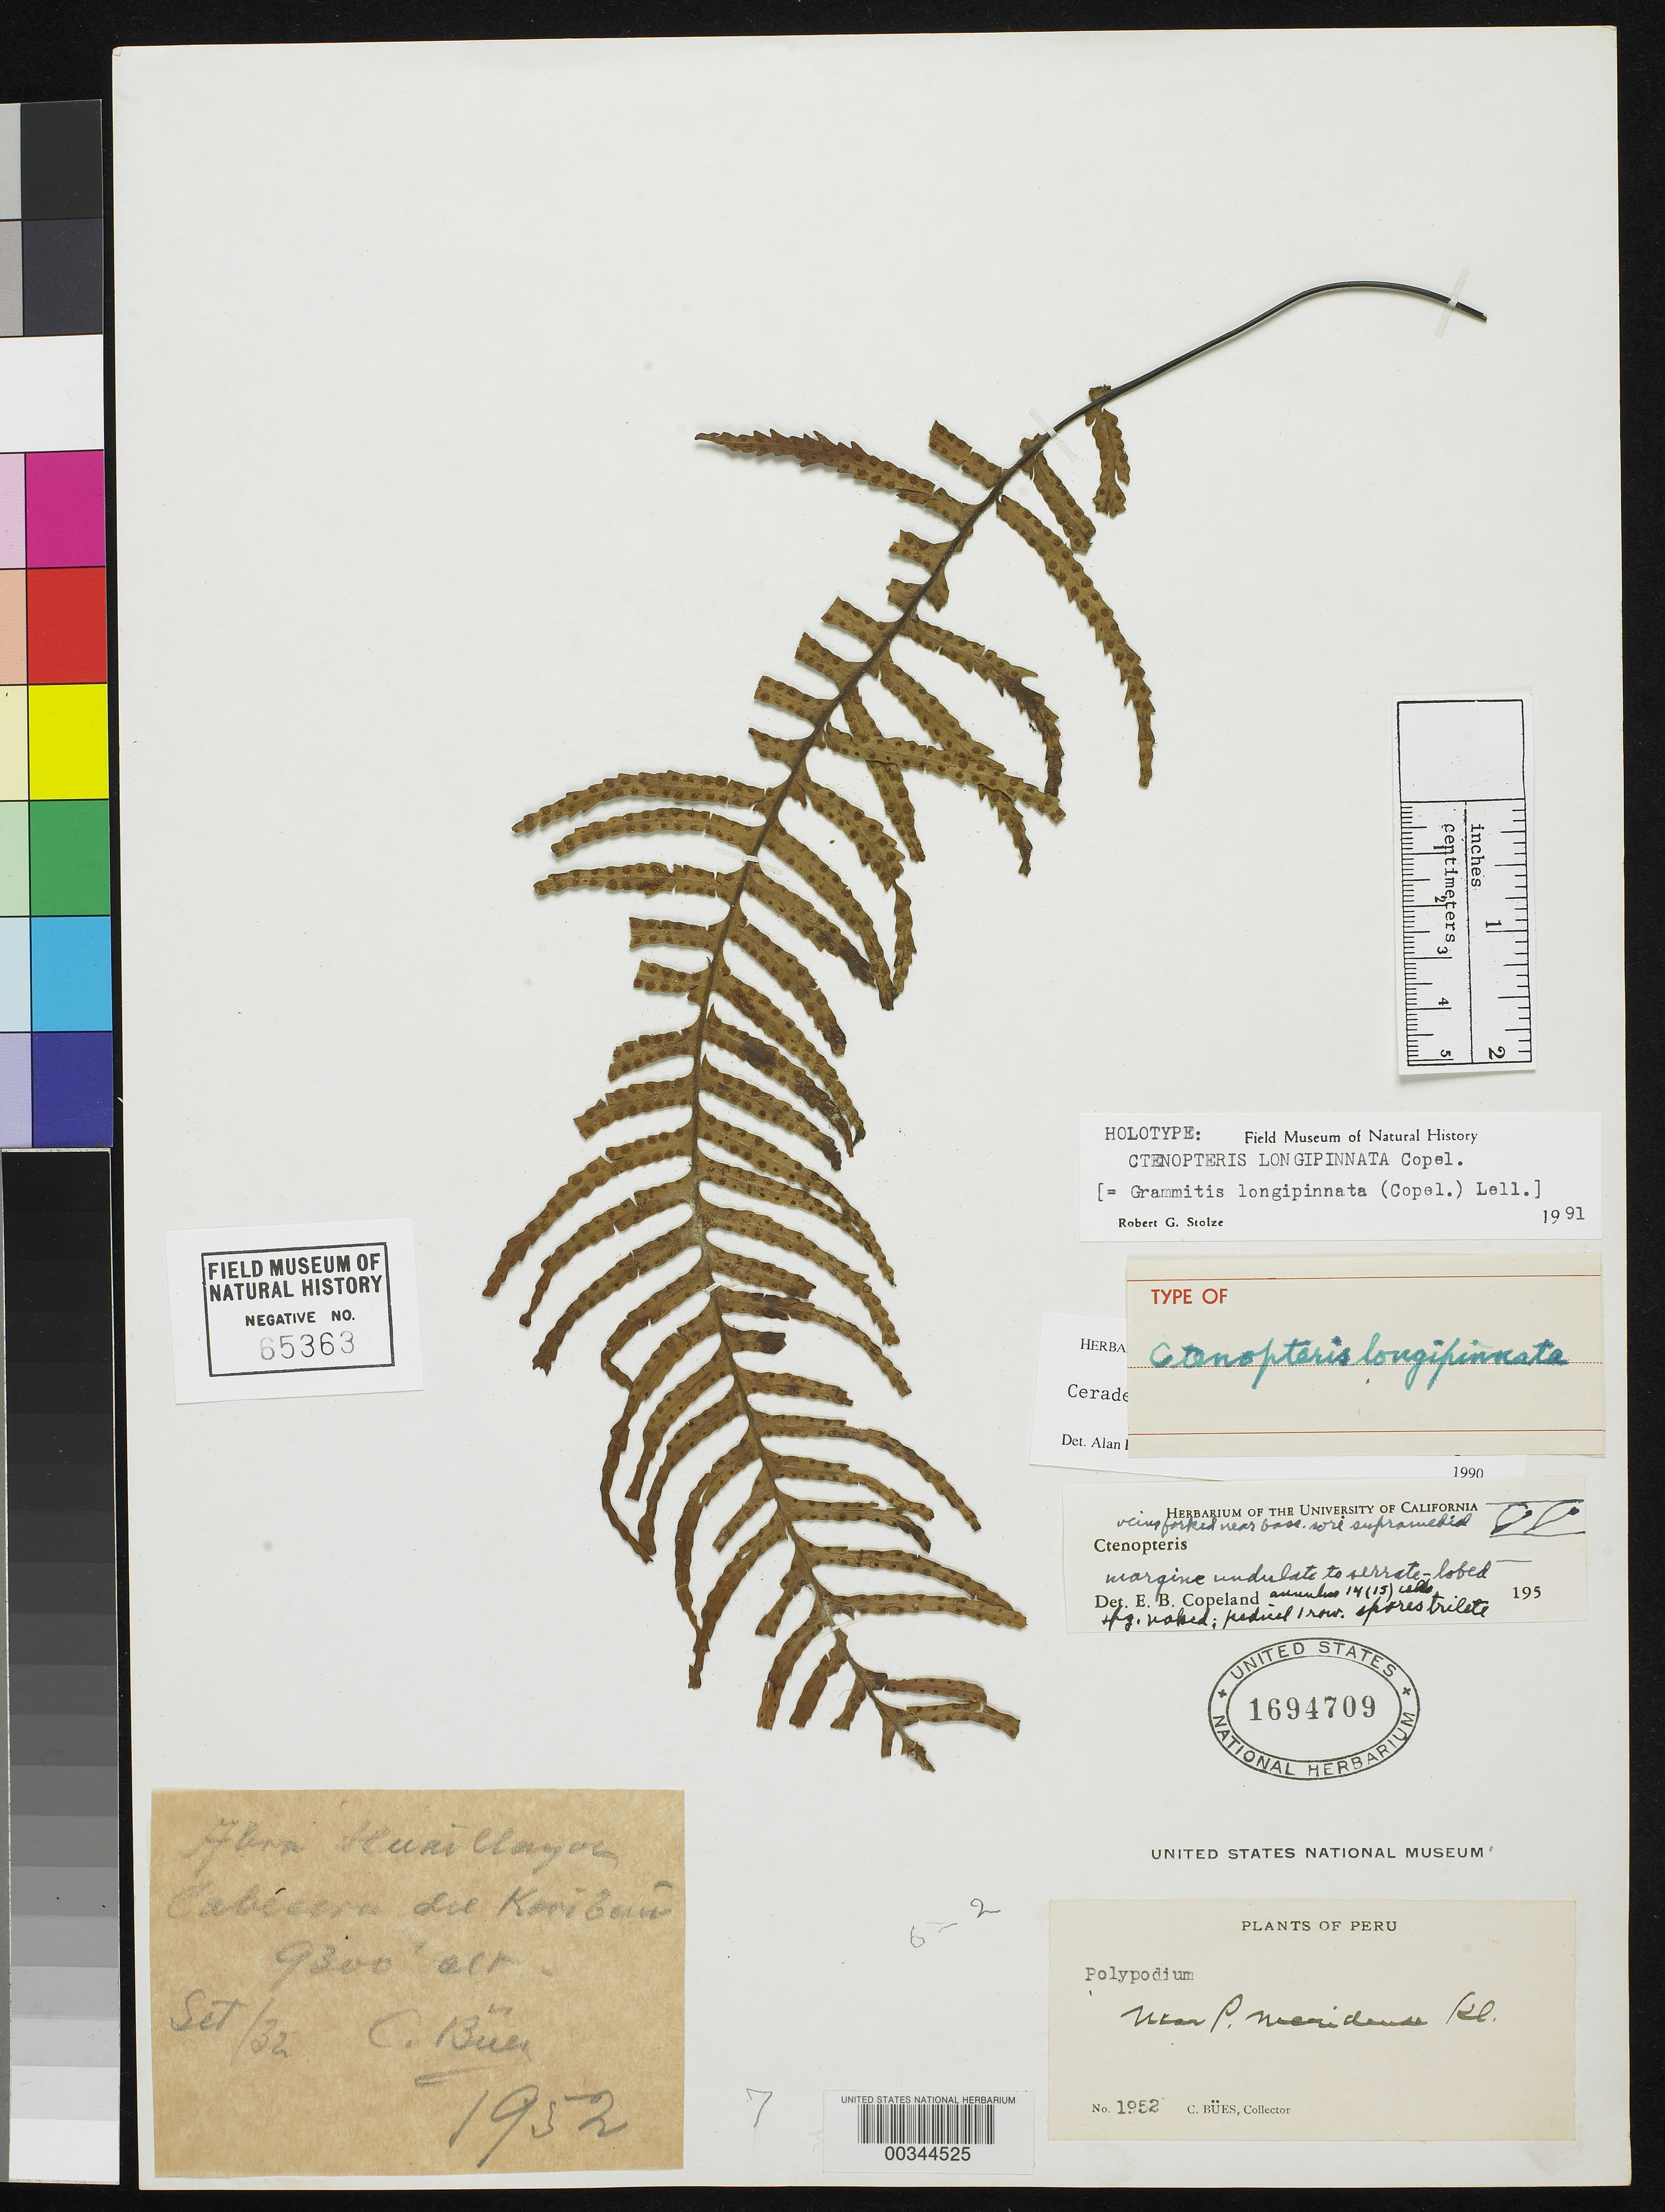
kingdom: Plantae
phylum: Tracheophyta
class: Polypodiopsida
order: Polypodiales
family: Polypodiaceae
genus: Ctenopteris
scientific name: Ctenopteris longipinnata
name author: Copel.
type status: Holotype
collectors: C. Bues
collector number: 1952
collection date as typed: Sep 1932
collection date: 1932-09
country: Peru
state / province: San Martín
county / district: Mariscal Cáceres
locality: Rio Huallaga, margen Derecha del; Balsa Probana; dtto. Tocache Nuevo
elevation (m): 2835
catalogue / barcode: US 1694709